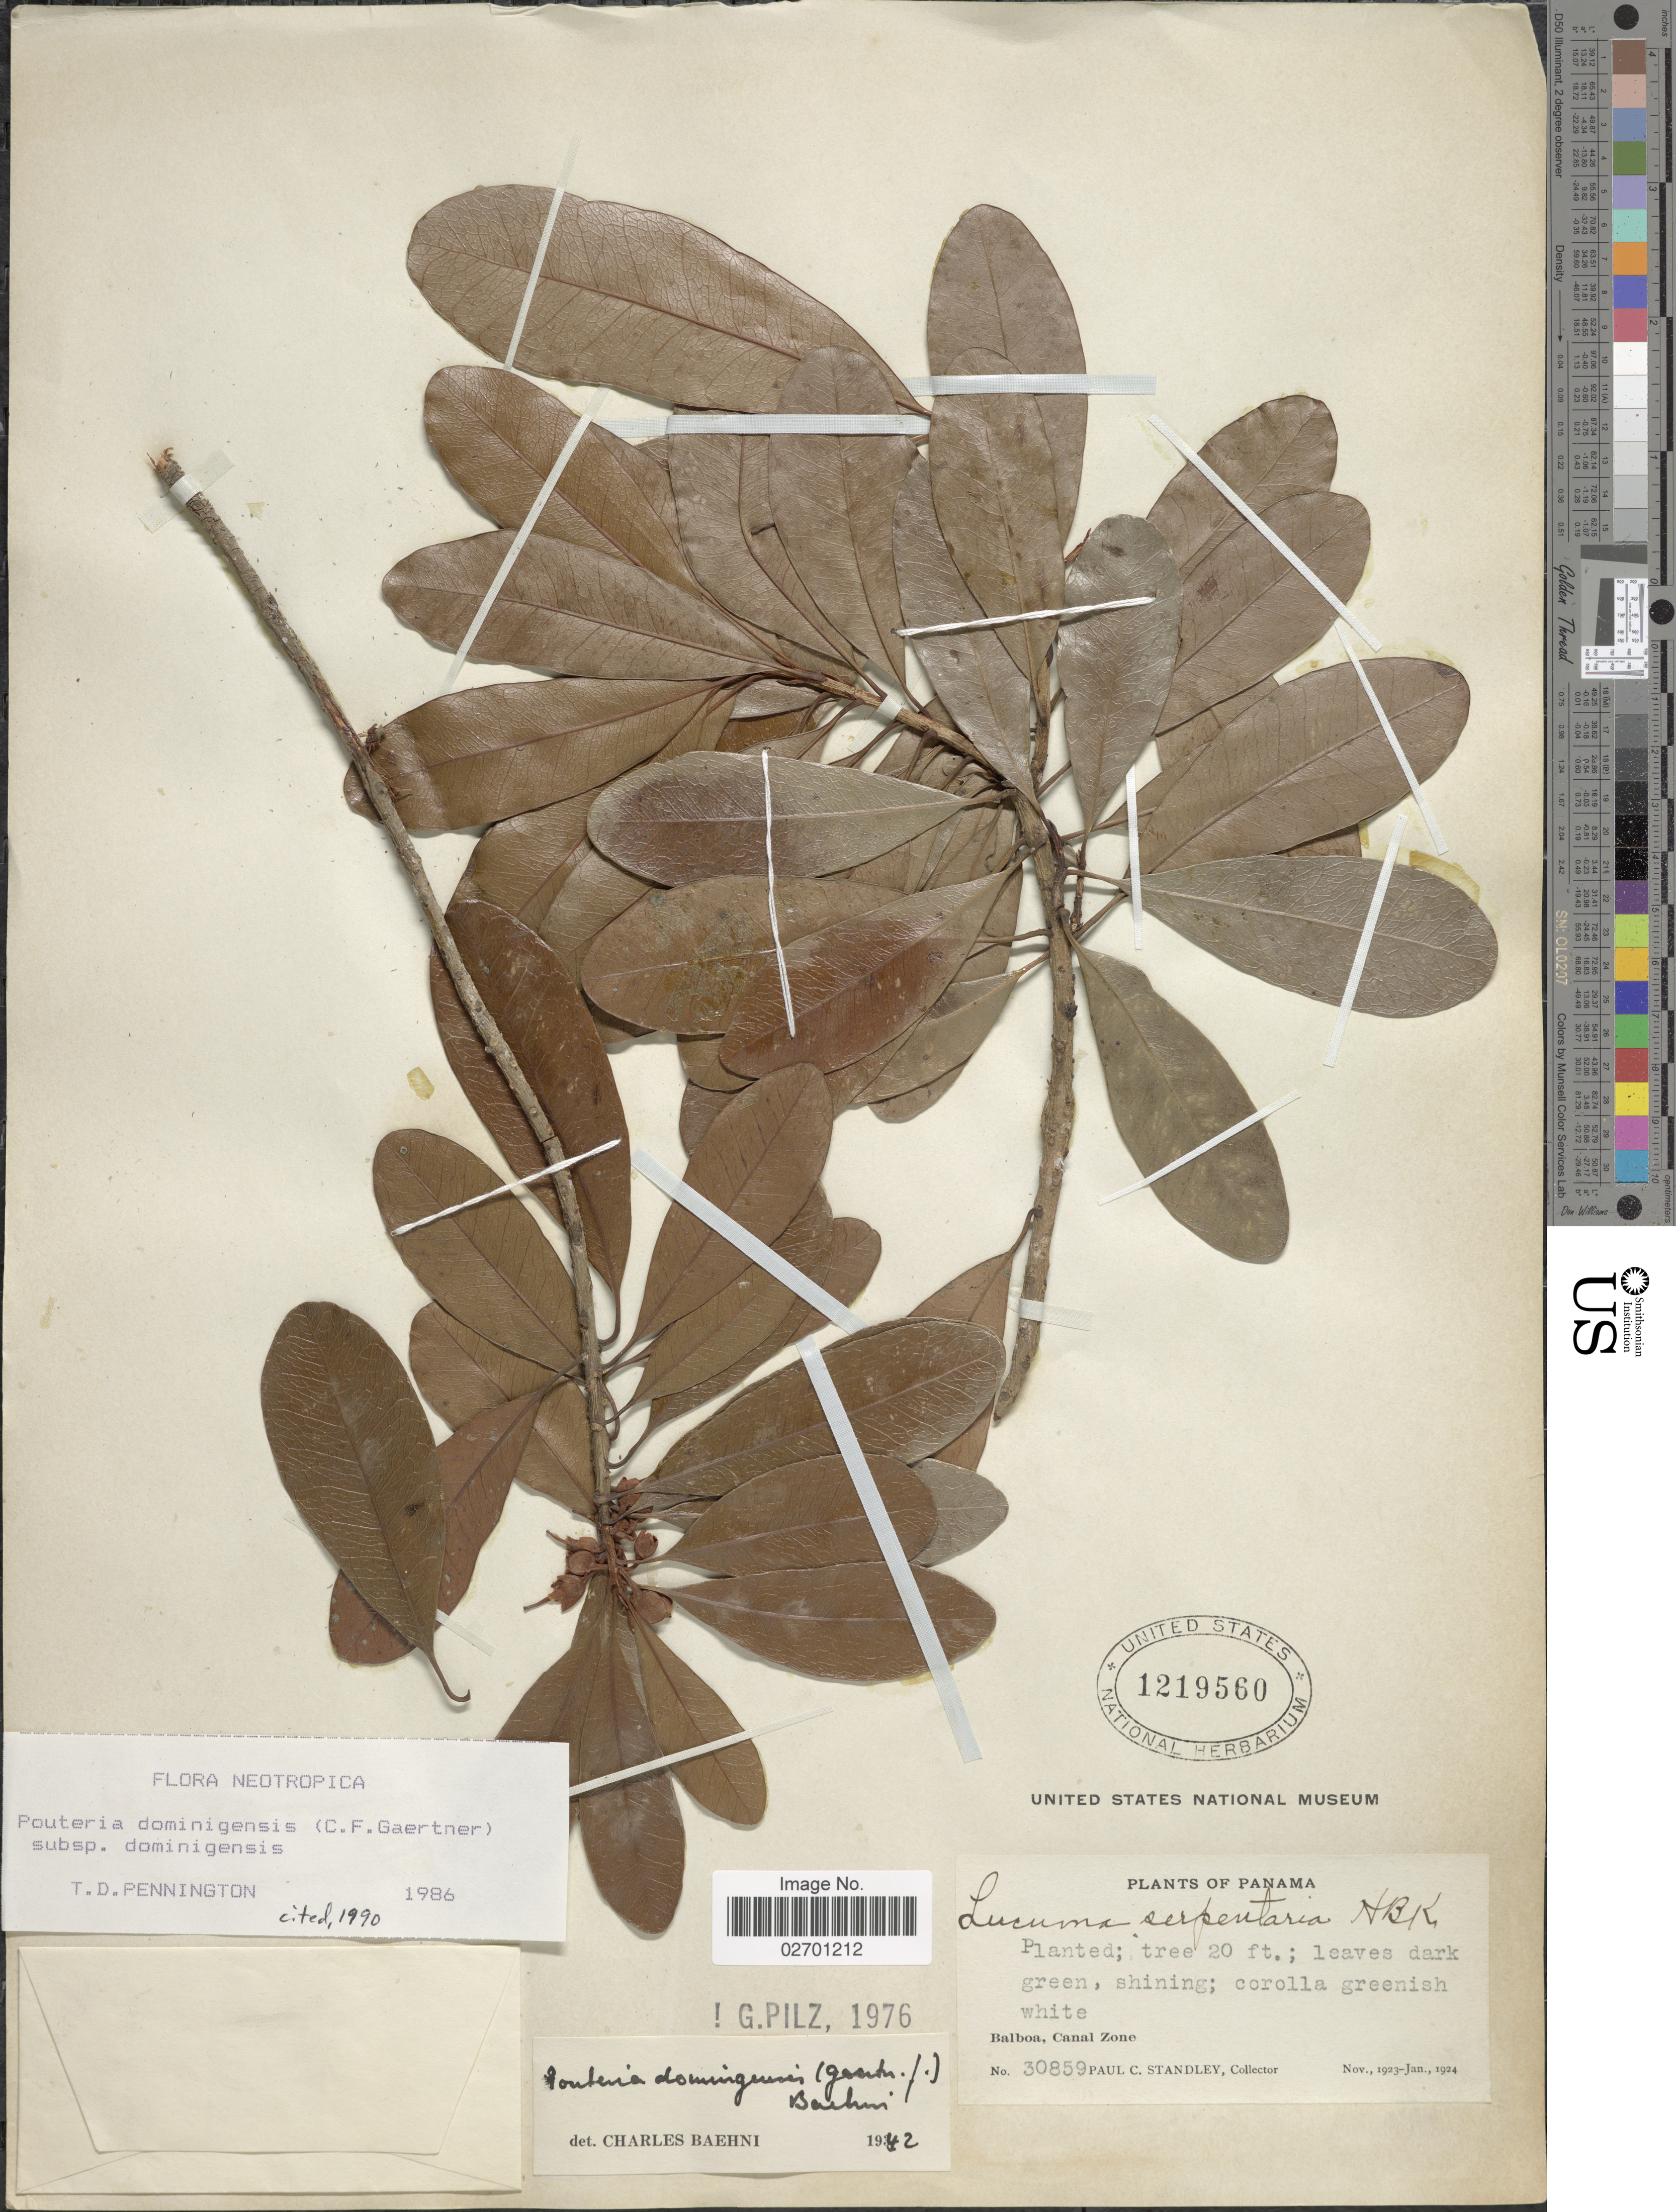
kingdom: Plantae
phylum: Tracheophyta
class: Magnoliopsida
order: Ericales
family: Sapotaceae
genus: Pouteria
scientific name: Pouteria domingensis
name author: (C.F. Gaertn.) Baehni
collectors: P. C. Standley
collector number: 30859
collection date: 1923-11/1924-01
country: Panama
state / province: Colón / Panamá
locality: Balboa, Canal Zone.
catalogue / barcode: US 1219560